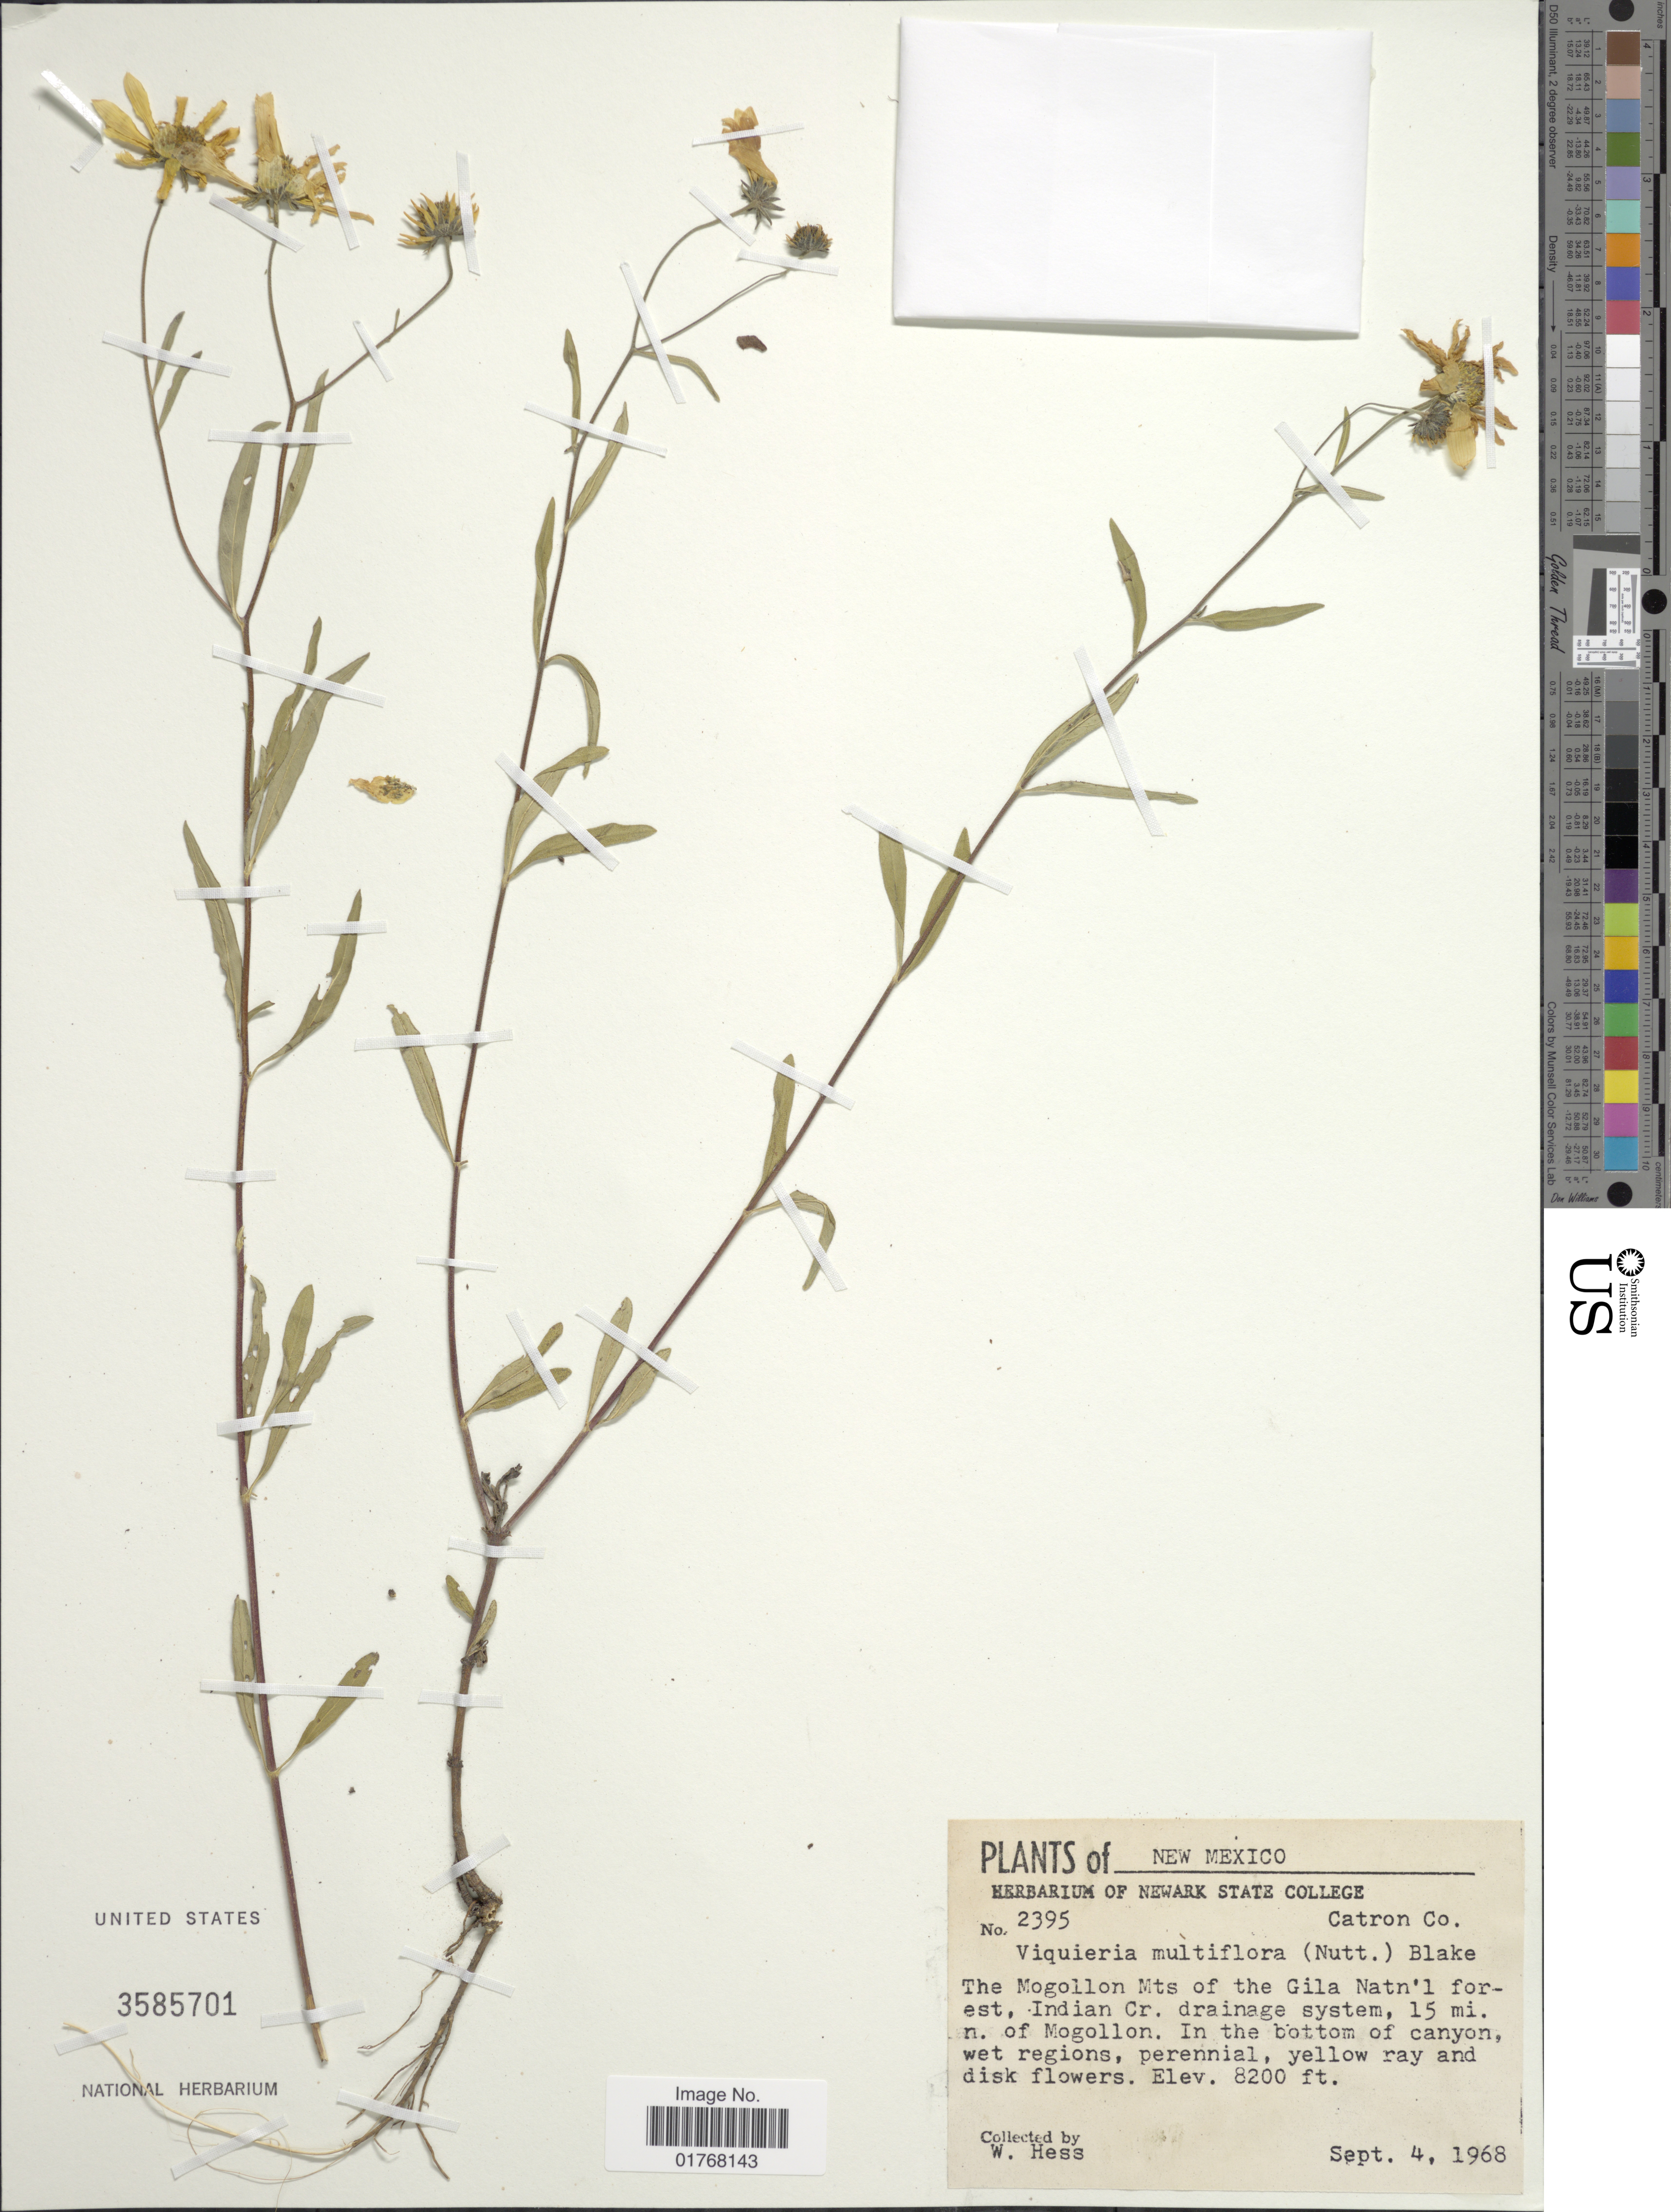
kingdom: Plantae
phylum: Tracheophyta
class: Magnoliopsida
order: Asterales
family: Asteraceae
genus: Viguiera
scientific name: Viguiera multiflora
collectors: W. Hess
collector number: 2395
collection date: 1968-09-04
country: United States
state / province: New Mexico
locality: The Mogollon Mts of the Gila Natn'l forest, Indian Cr. drainage system, 15 mi n of Mogollon. In the bottom of canyon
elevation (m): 2499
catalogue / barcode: US 3585701